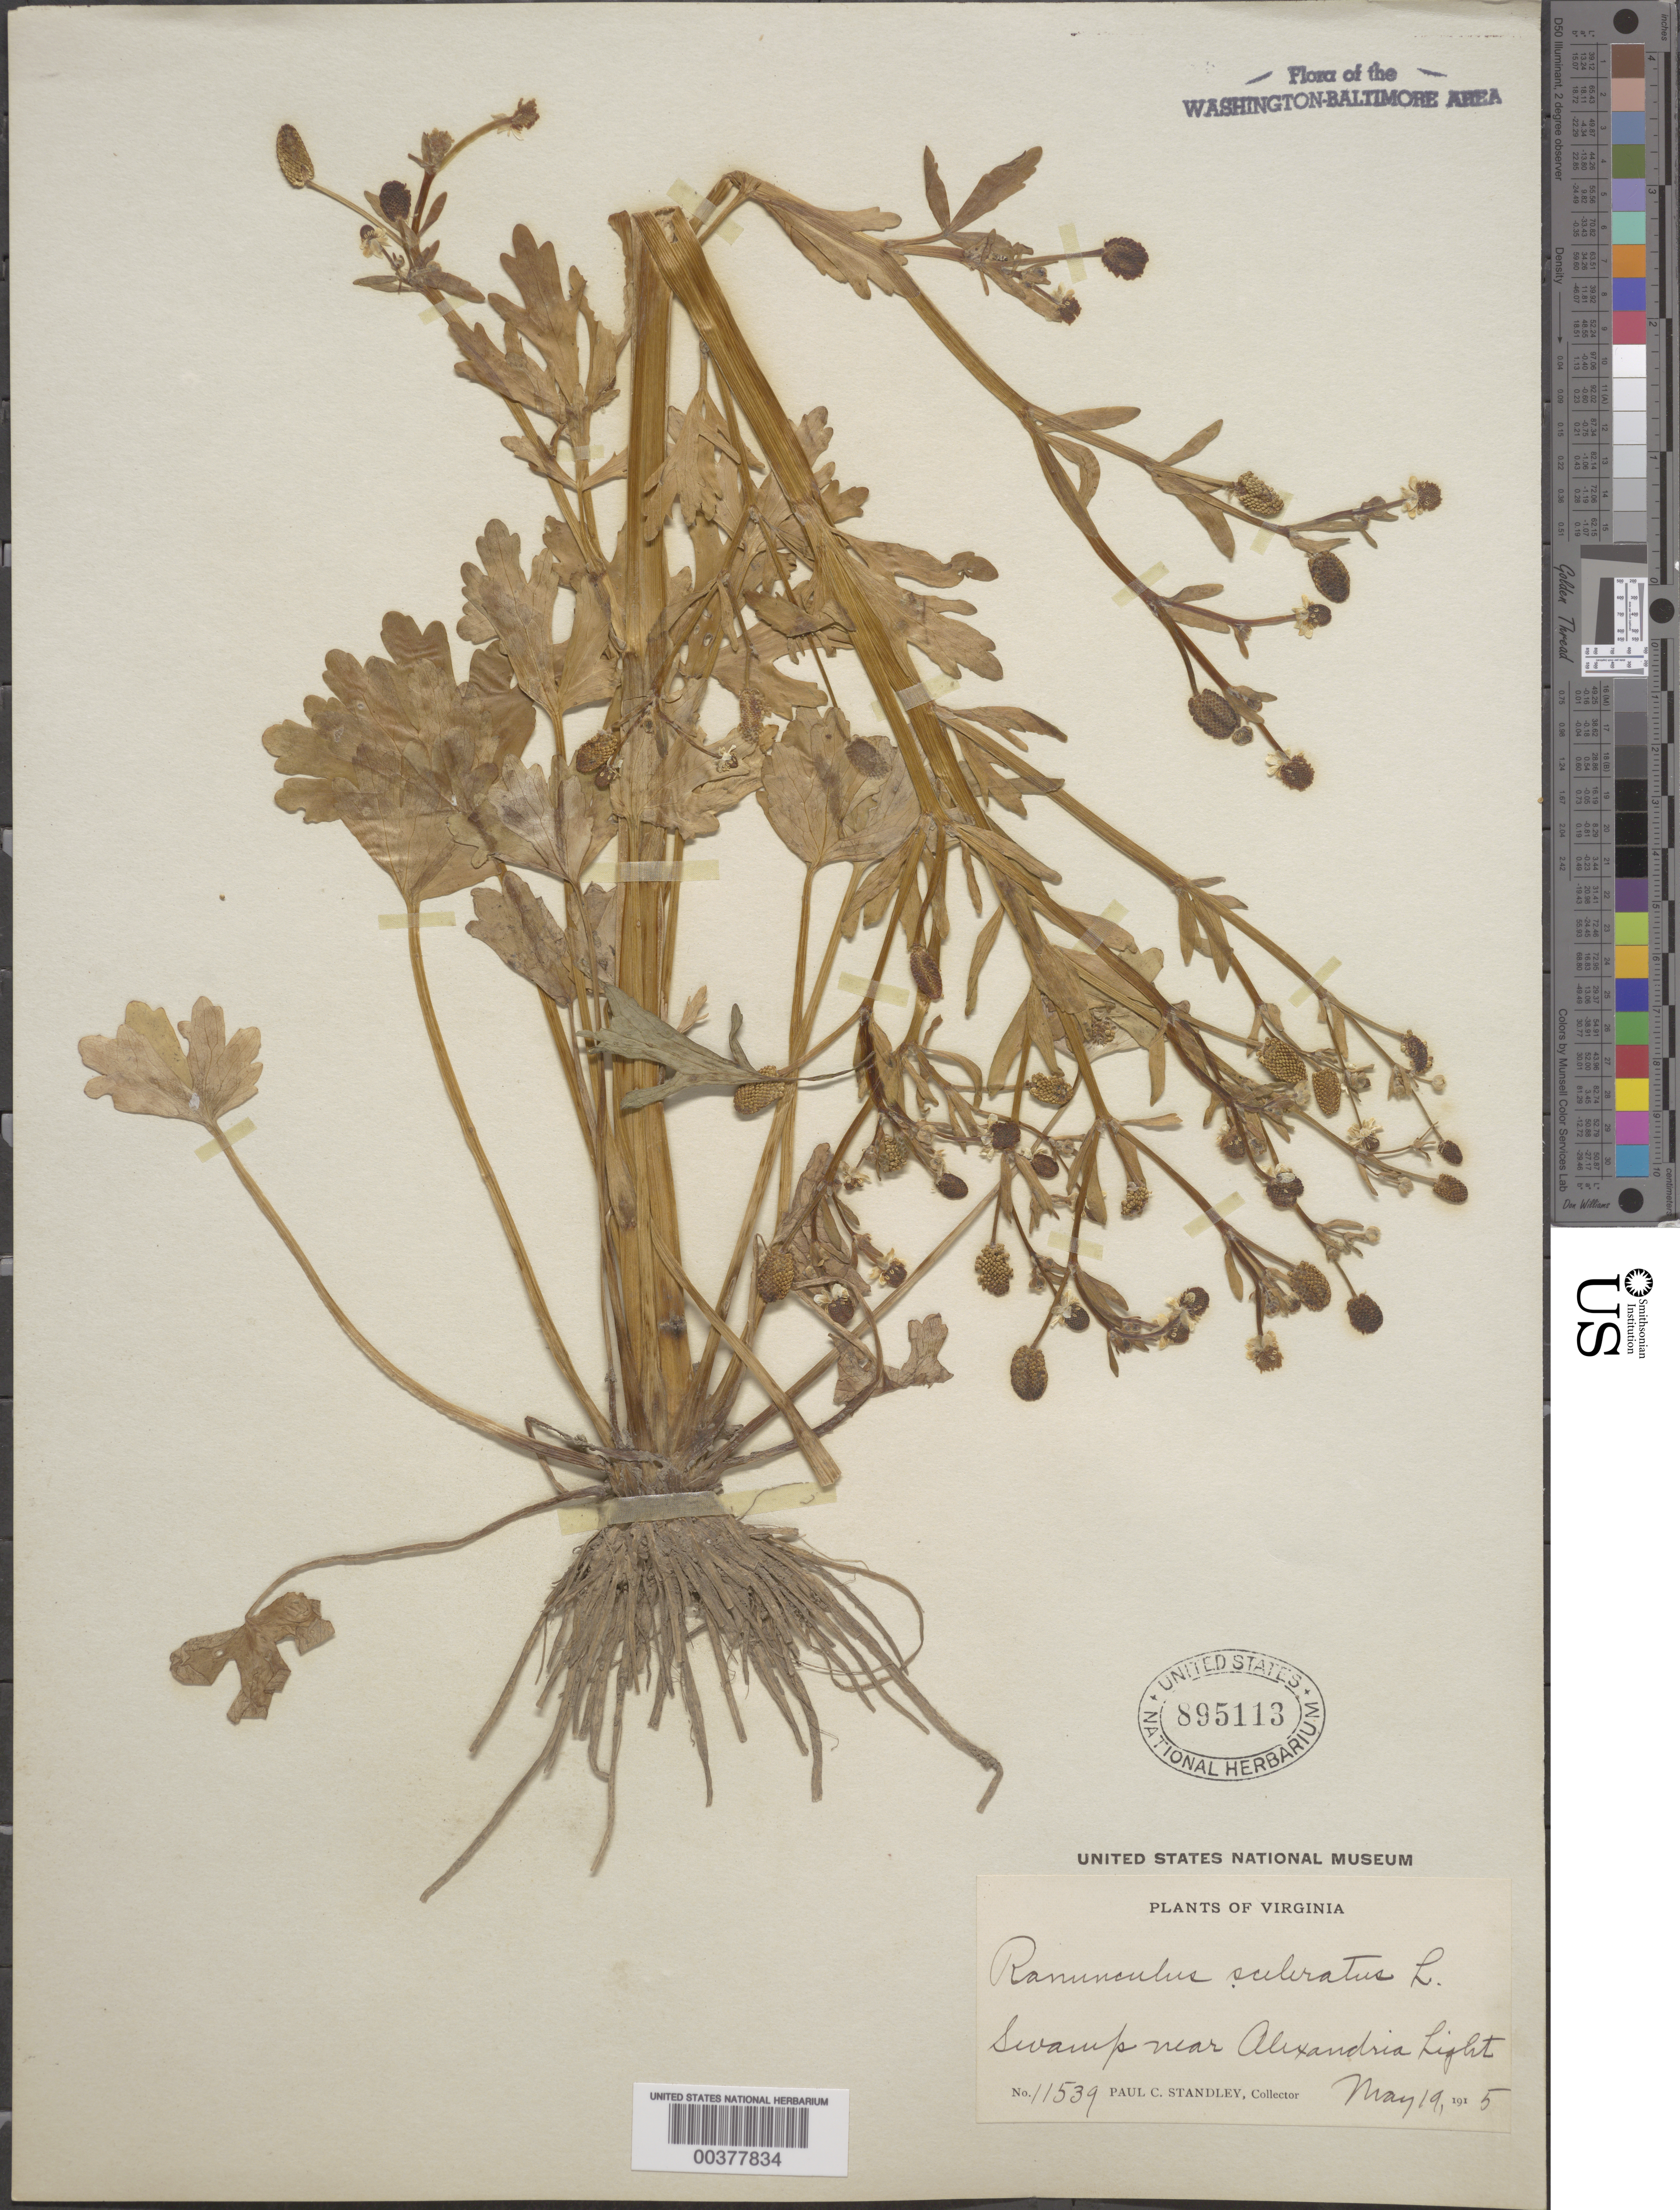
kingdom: Plantae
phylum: Tracheophyta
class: Magnoliopsida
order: Ranunculales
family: Ranunculaceae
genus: Ranunculus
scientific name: Ranunculus sceleratus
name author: L.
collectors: P. C. Standley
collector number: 11539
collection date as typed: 19 May 1915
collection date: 1915-05-19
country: United States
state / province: Virginia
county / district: City of Alexandria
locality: Alexandria Light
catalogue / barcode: US 895113